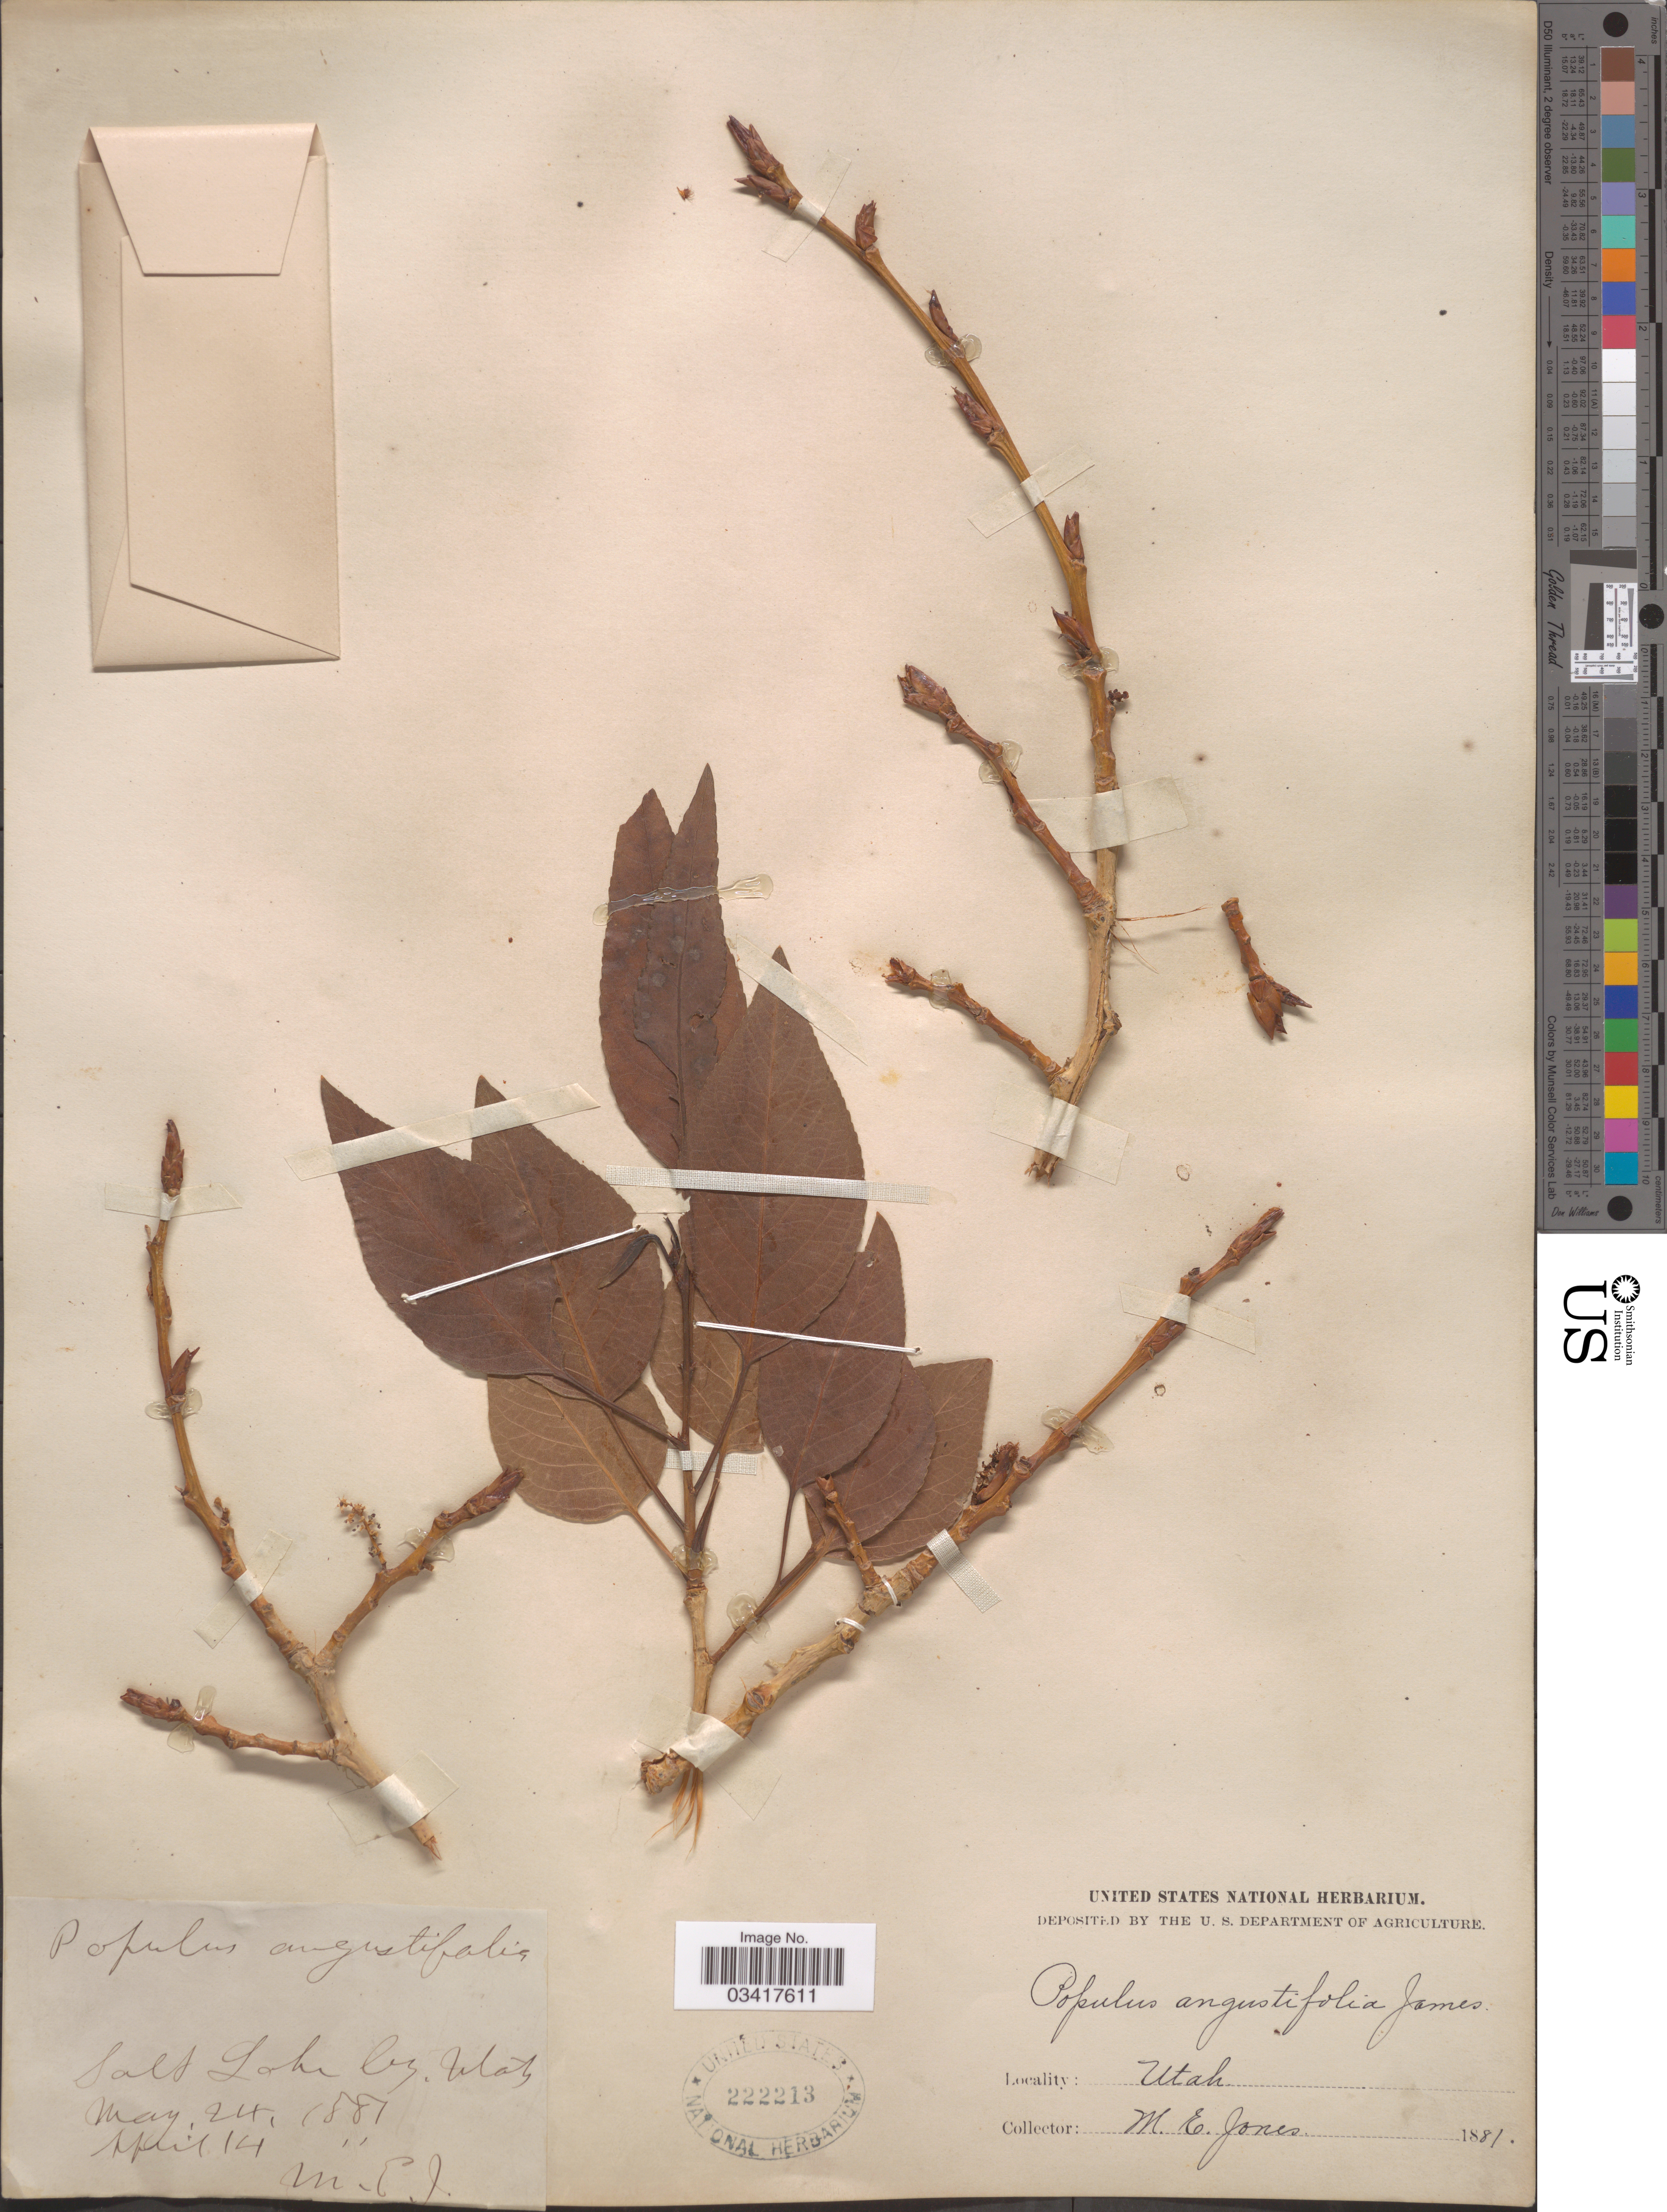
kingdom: Plantae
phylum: Tracheophyta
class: Magnoliopsida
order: Malpighiales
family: Salicaceae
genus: Populus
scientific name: Populus angustifolia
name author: E. James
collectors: M. E. Jones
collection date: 1881-04-14/1881-05-24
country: United States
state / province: Utah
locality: Salt Lake City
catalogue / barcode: US 222213